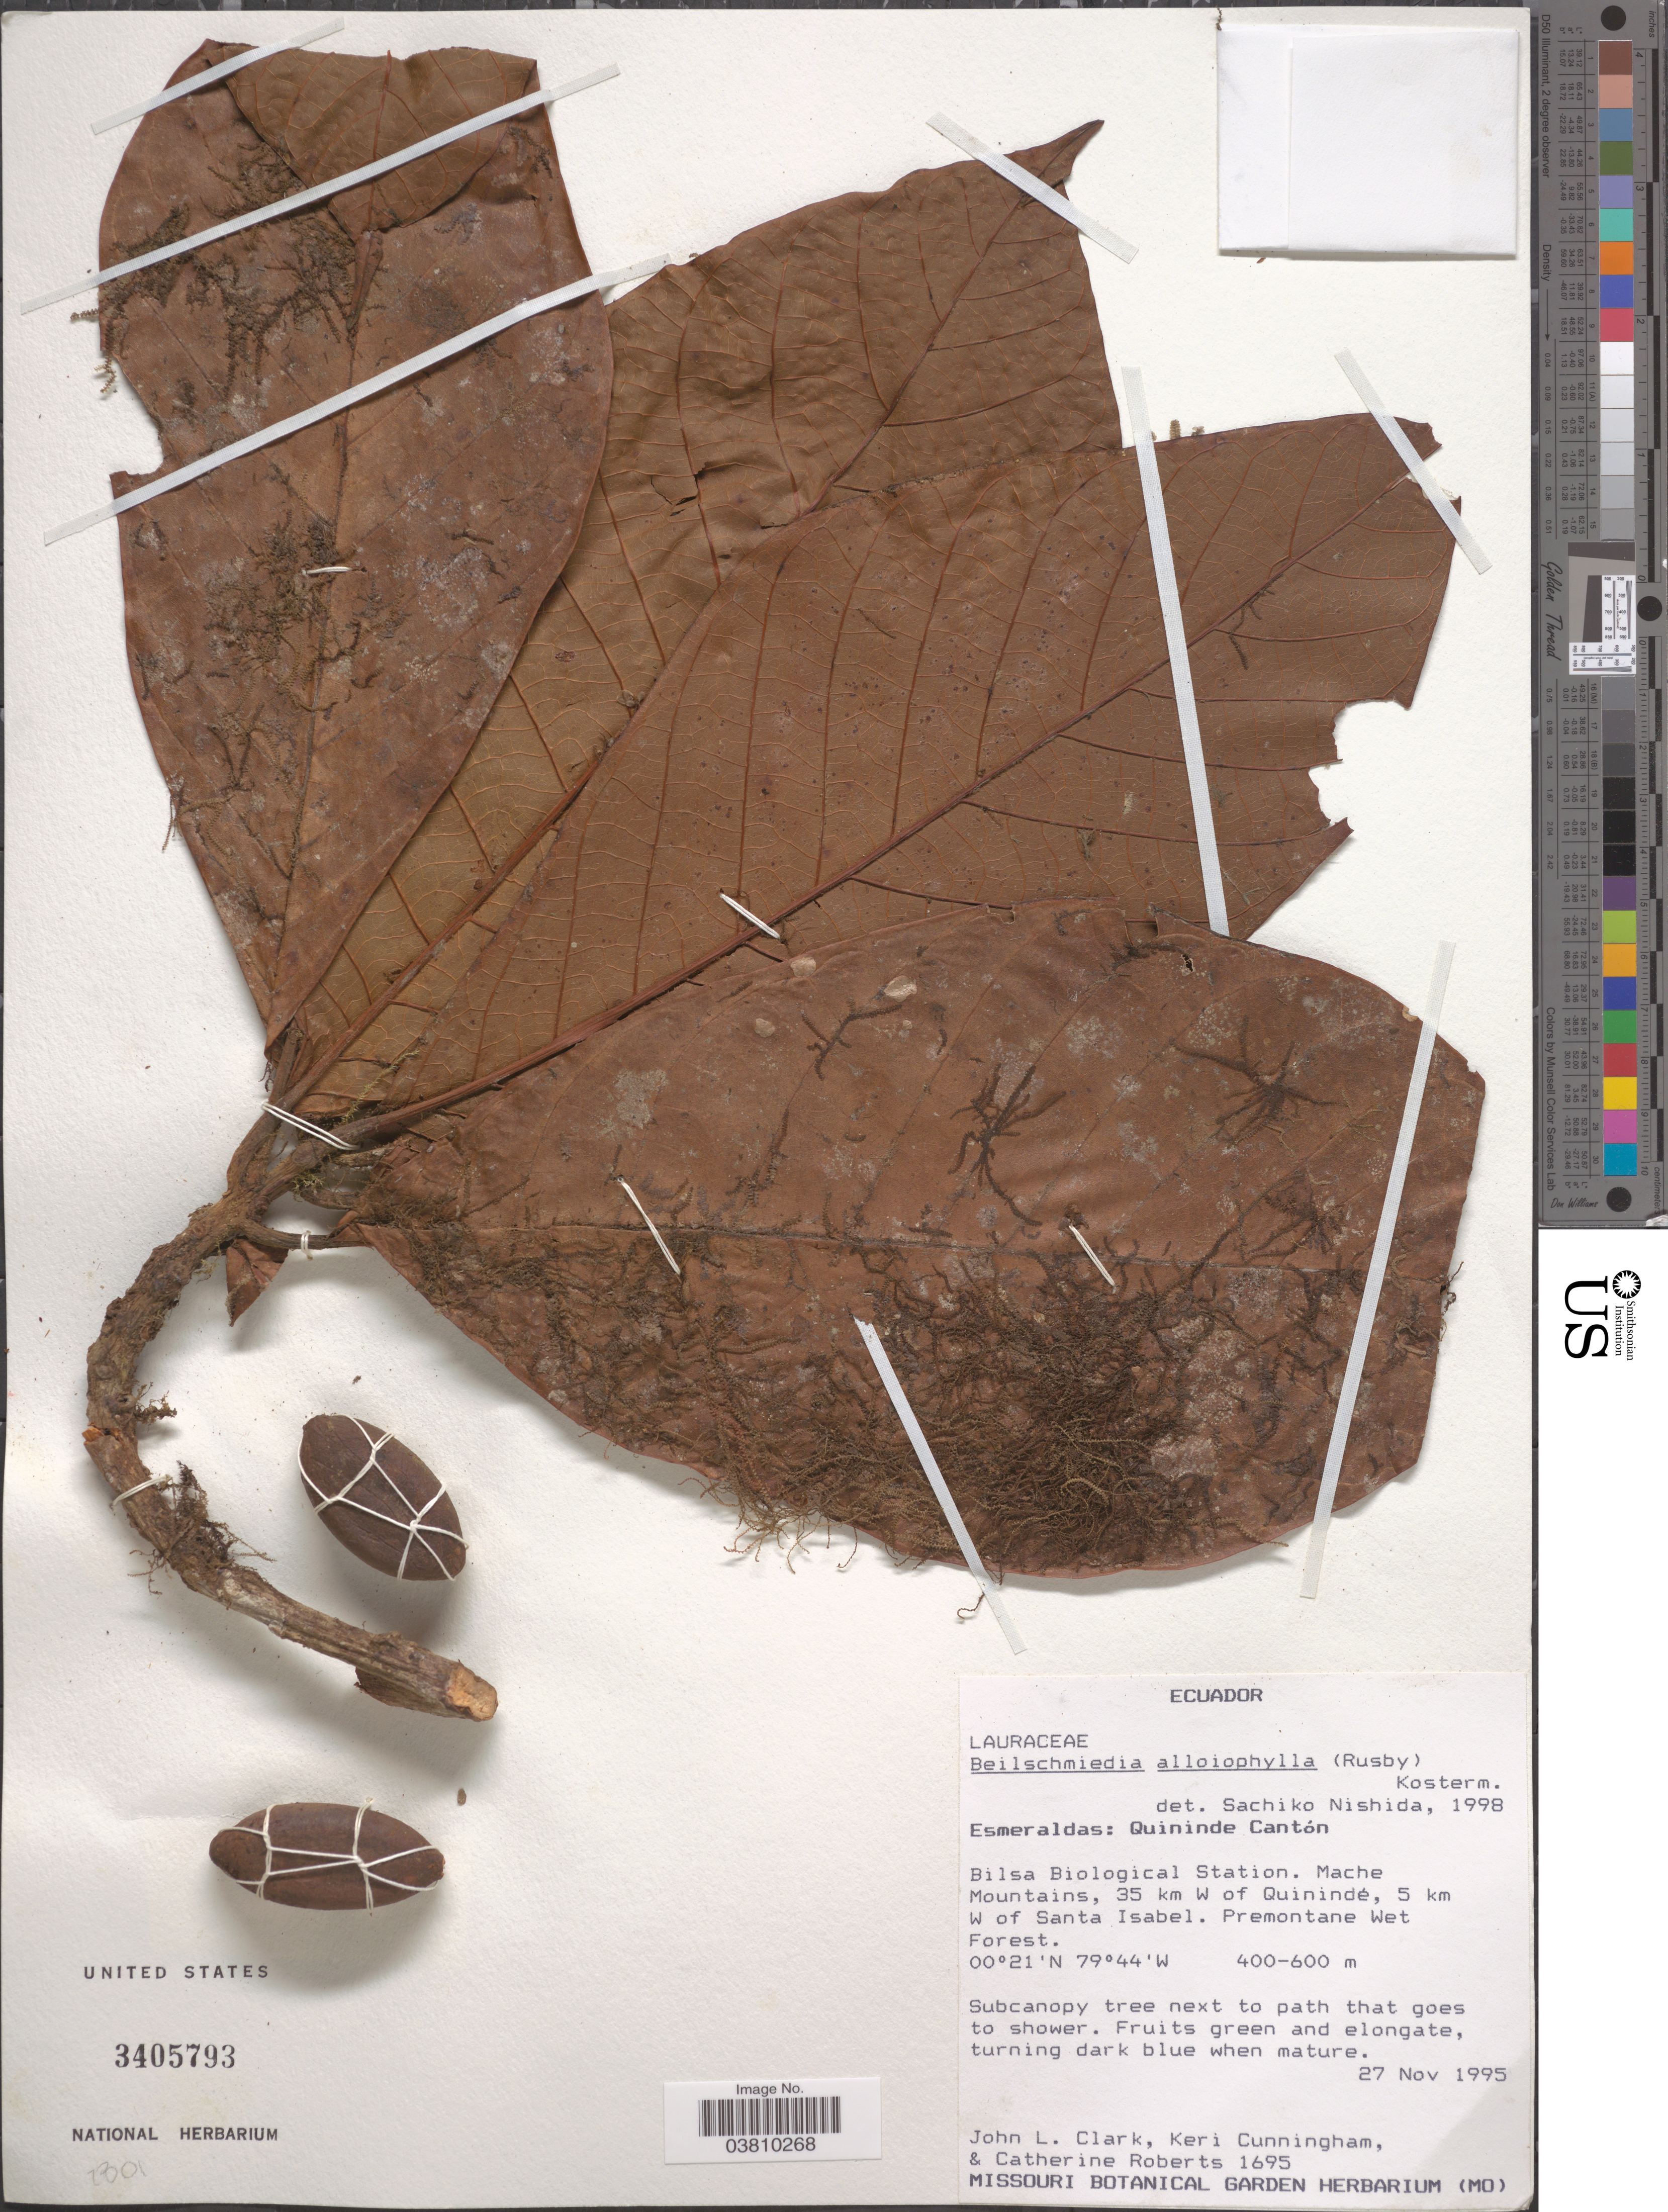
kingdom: Plantae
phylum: Tracheophyta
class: Magnoliopsida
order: Laurales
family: Lauraceae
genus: Beilschmiedia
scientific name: Beilschmiedia alloiophylla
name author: (Rusby) Kosterm.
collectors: J. L. Clark, K. Cunningham & C. Roberts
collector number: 1695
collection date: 1995-11-27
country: Ecuador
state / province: Esmeraldas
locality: Quininde Cantón. Bilsa Biological Station. Mache Mountains, 35 km W of Quinindé, 5 km W of Santa Isabel.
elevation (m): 400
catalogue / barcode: US 3405793